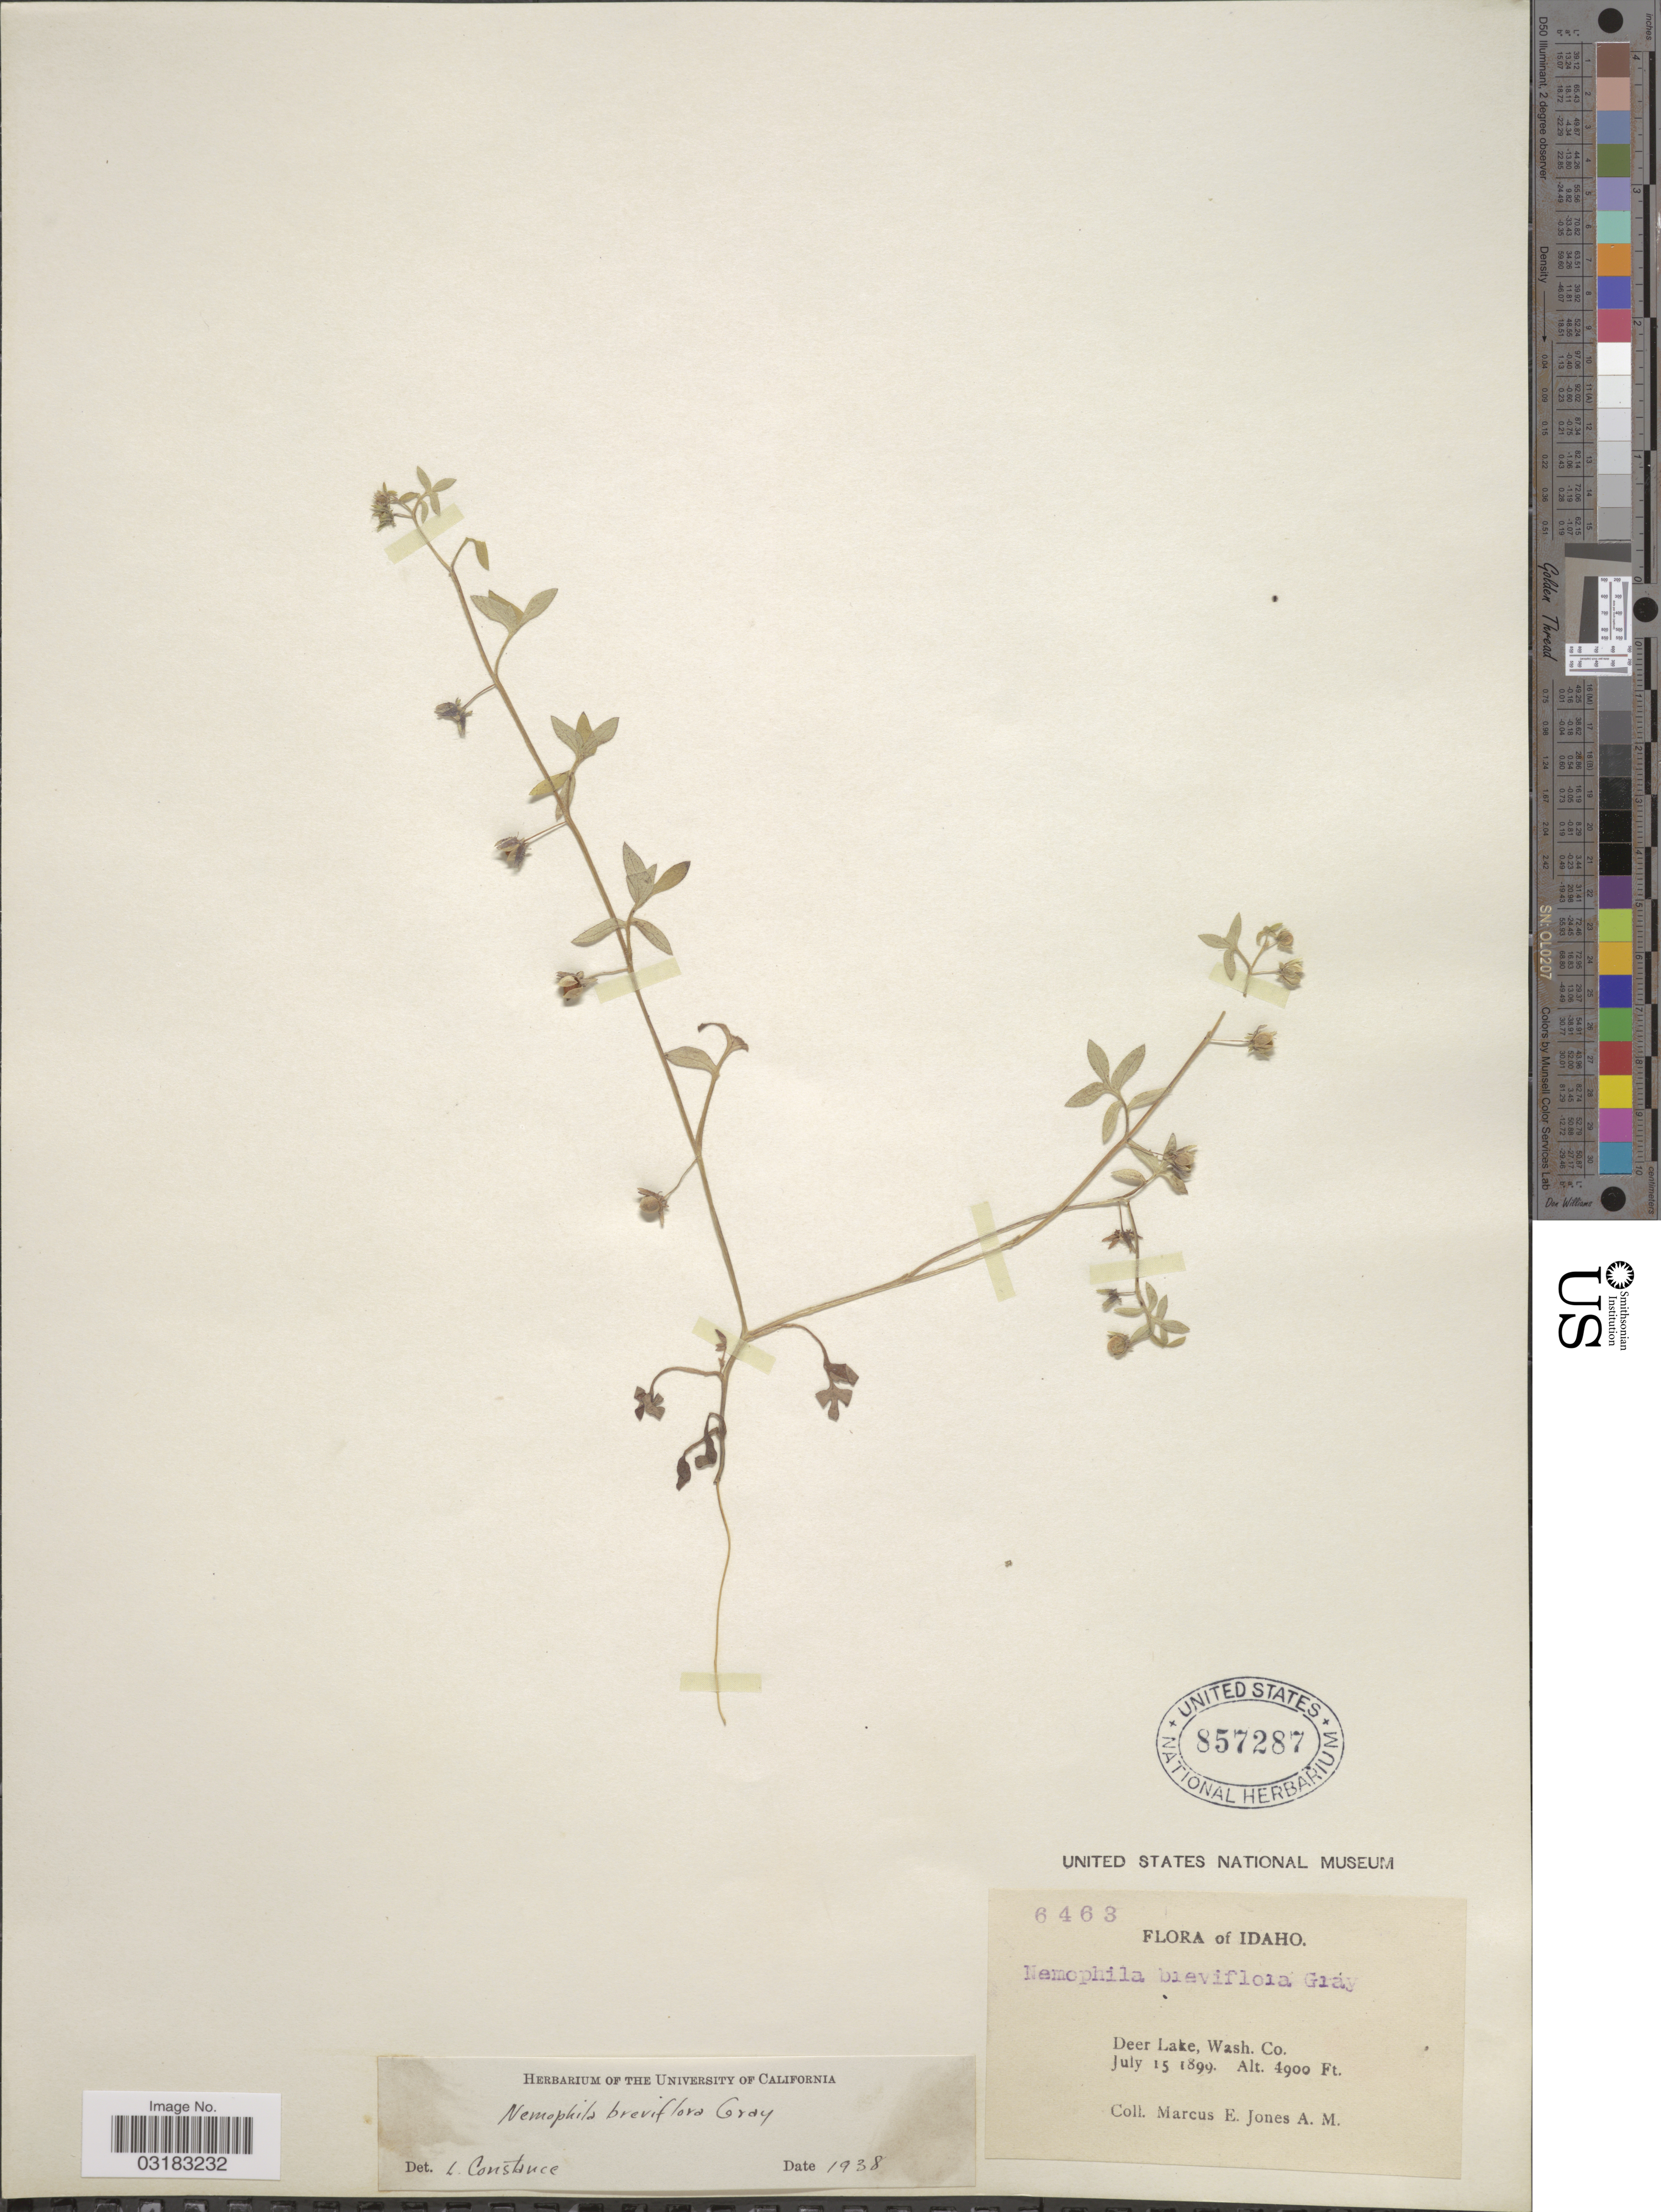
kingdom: Plantae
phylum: Tracheophyta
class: Magnoliopsida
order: Boraginales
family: Hydrophyllaceae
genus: Nemophila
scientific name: Nemophila breviflora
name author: A. Gray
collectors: M. E. Jones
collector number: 6463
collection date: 1899-07-15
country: United States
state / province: Idaho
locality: Deer Lake, Wash Co.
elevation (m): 1494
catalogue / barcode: US 857287